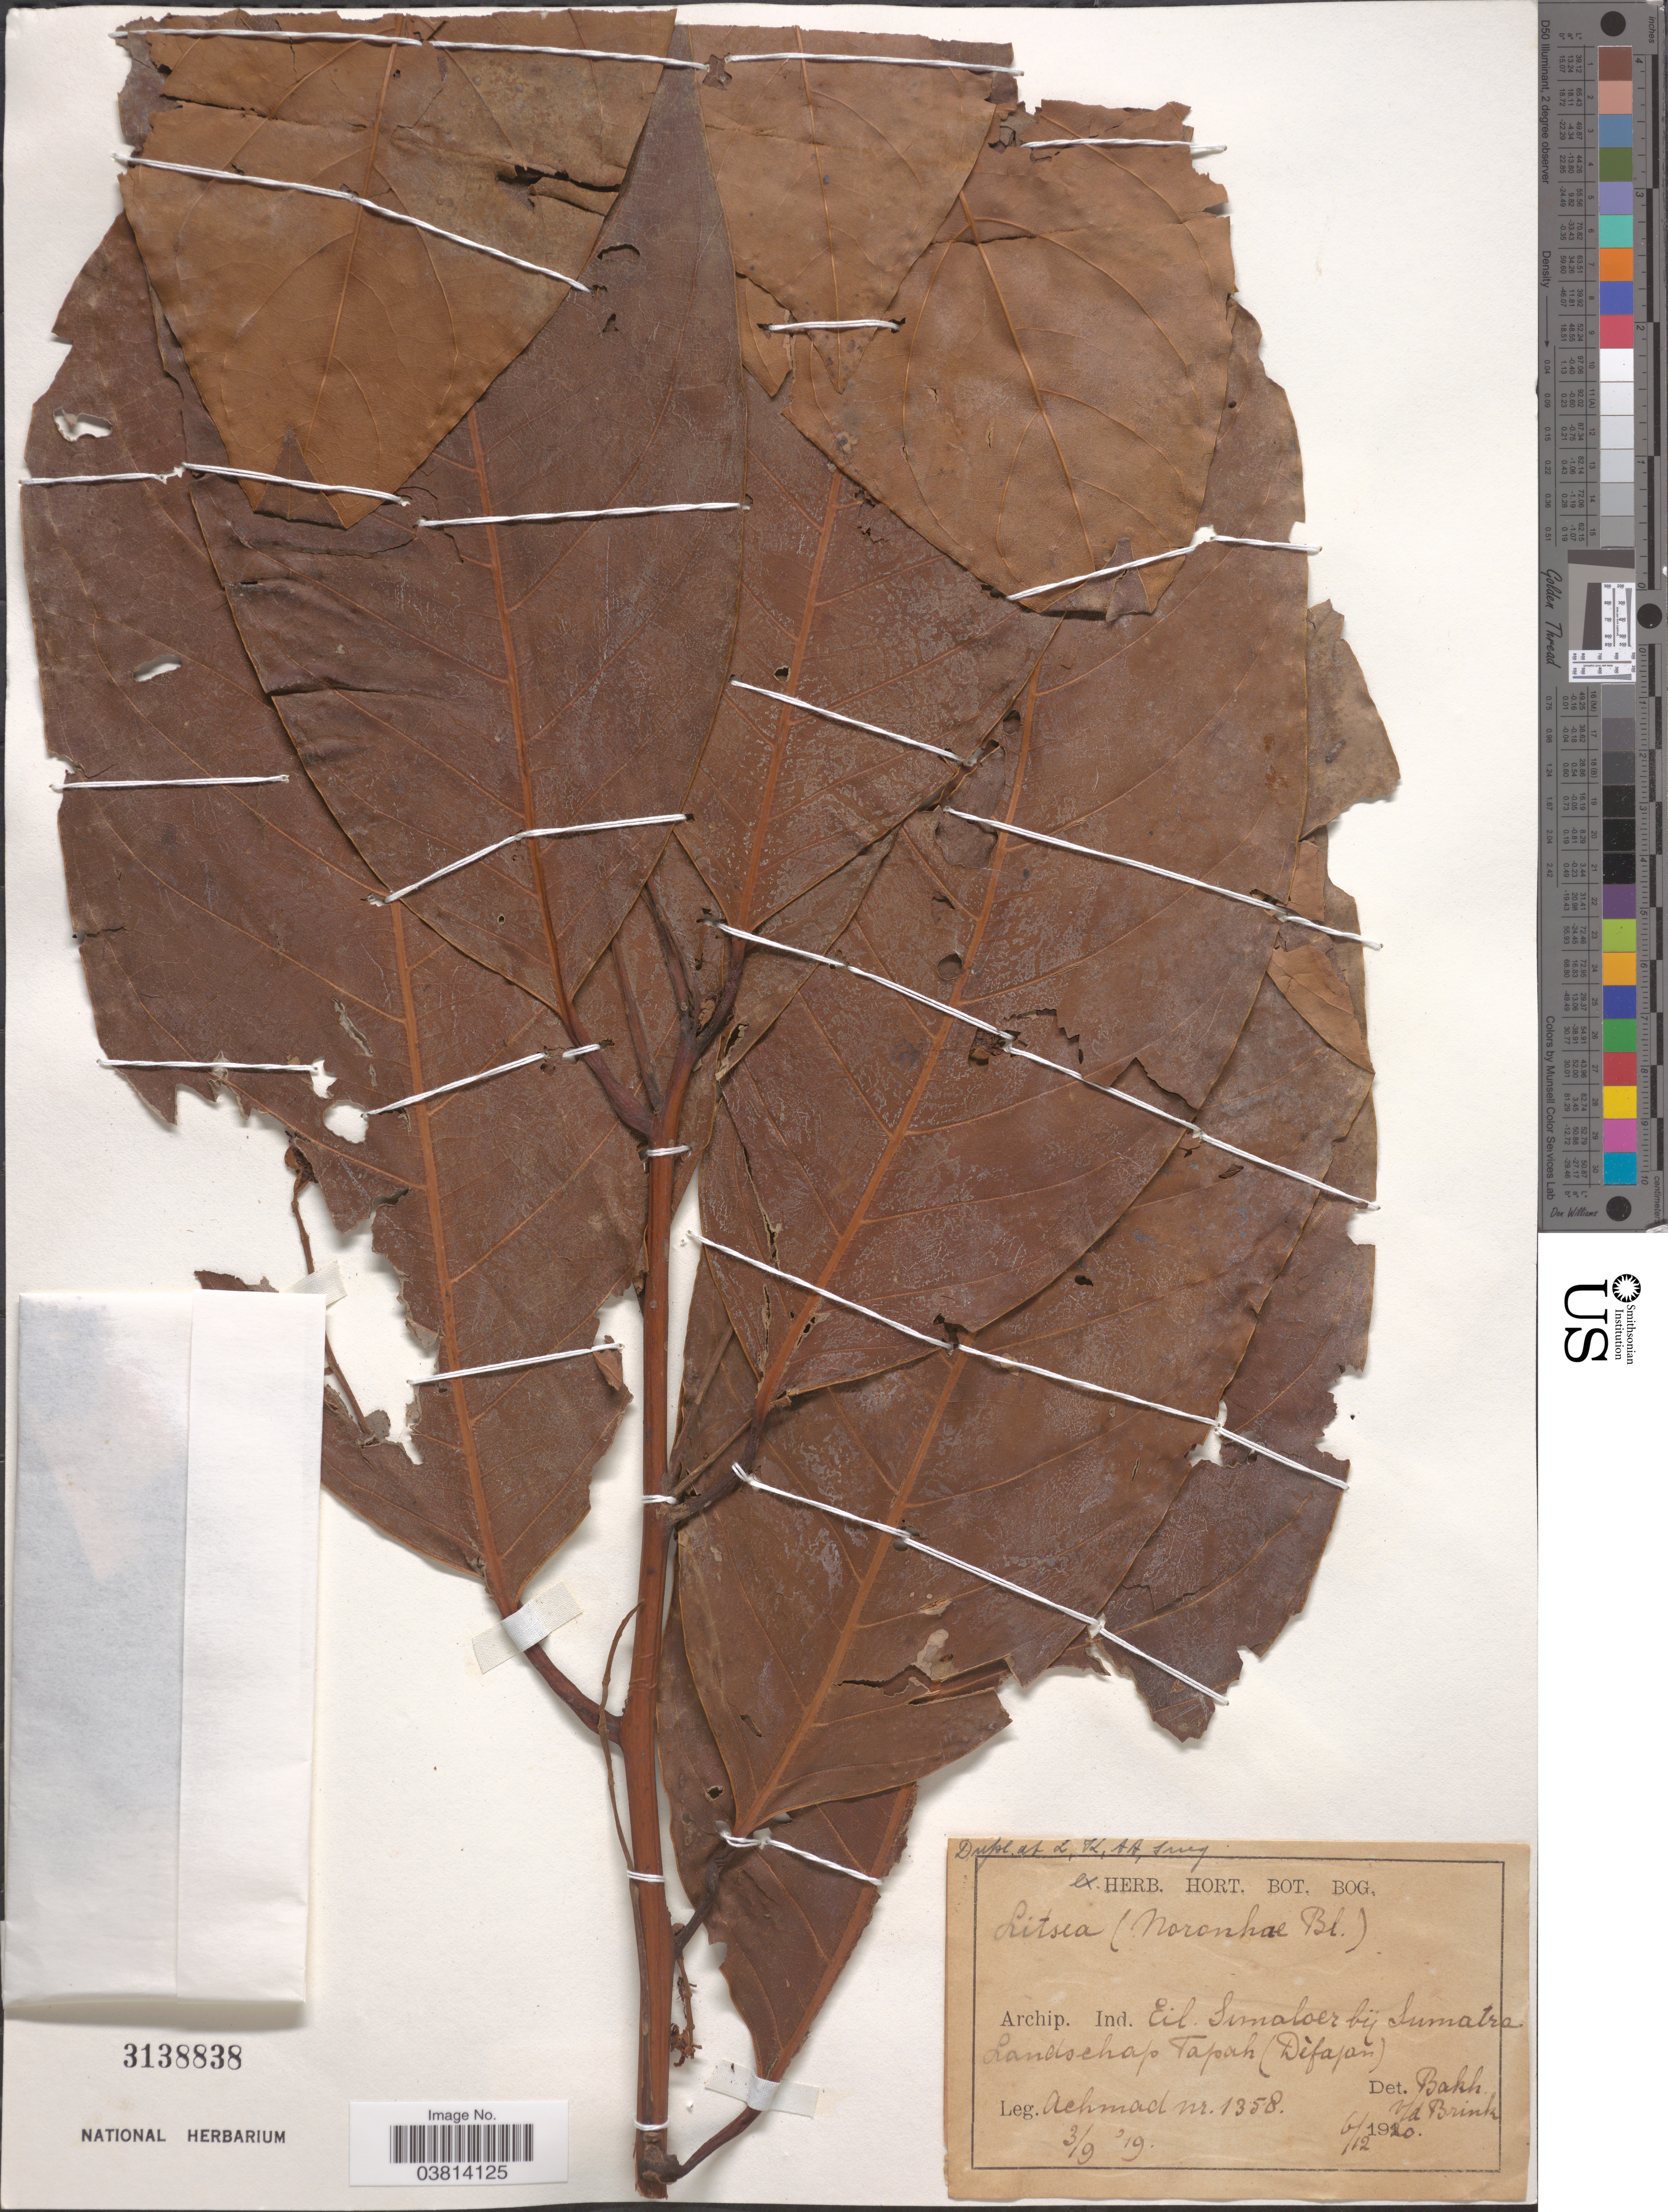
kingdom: Plantae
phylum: Tracheophyta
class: Magnoliopsida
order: Laurales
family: Lauraceae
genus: Litsea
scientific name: Litsea noronhae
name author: Blume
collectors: -- Achmad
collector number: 1358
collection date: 1919-09-03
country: Indonesia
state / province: Sumatra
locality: Archip. Ind. Eil Simaloer bij Sumatra. Landschap Tapah (Dèfajan).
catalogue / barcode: US 3138838